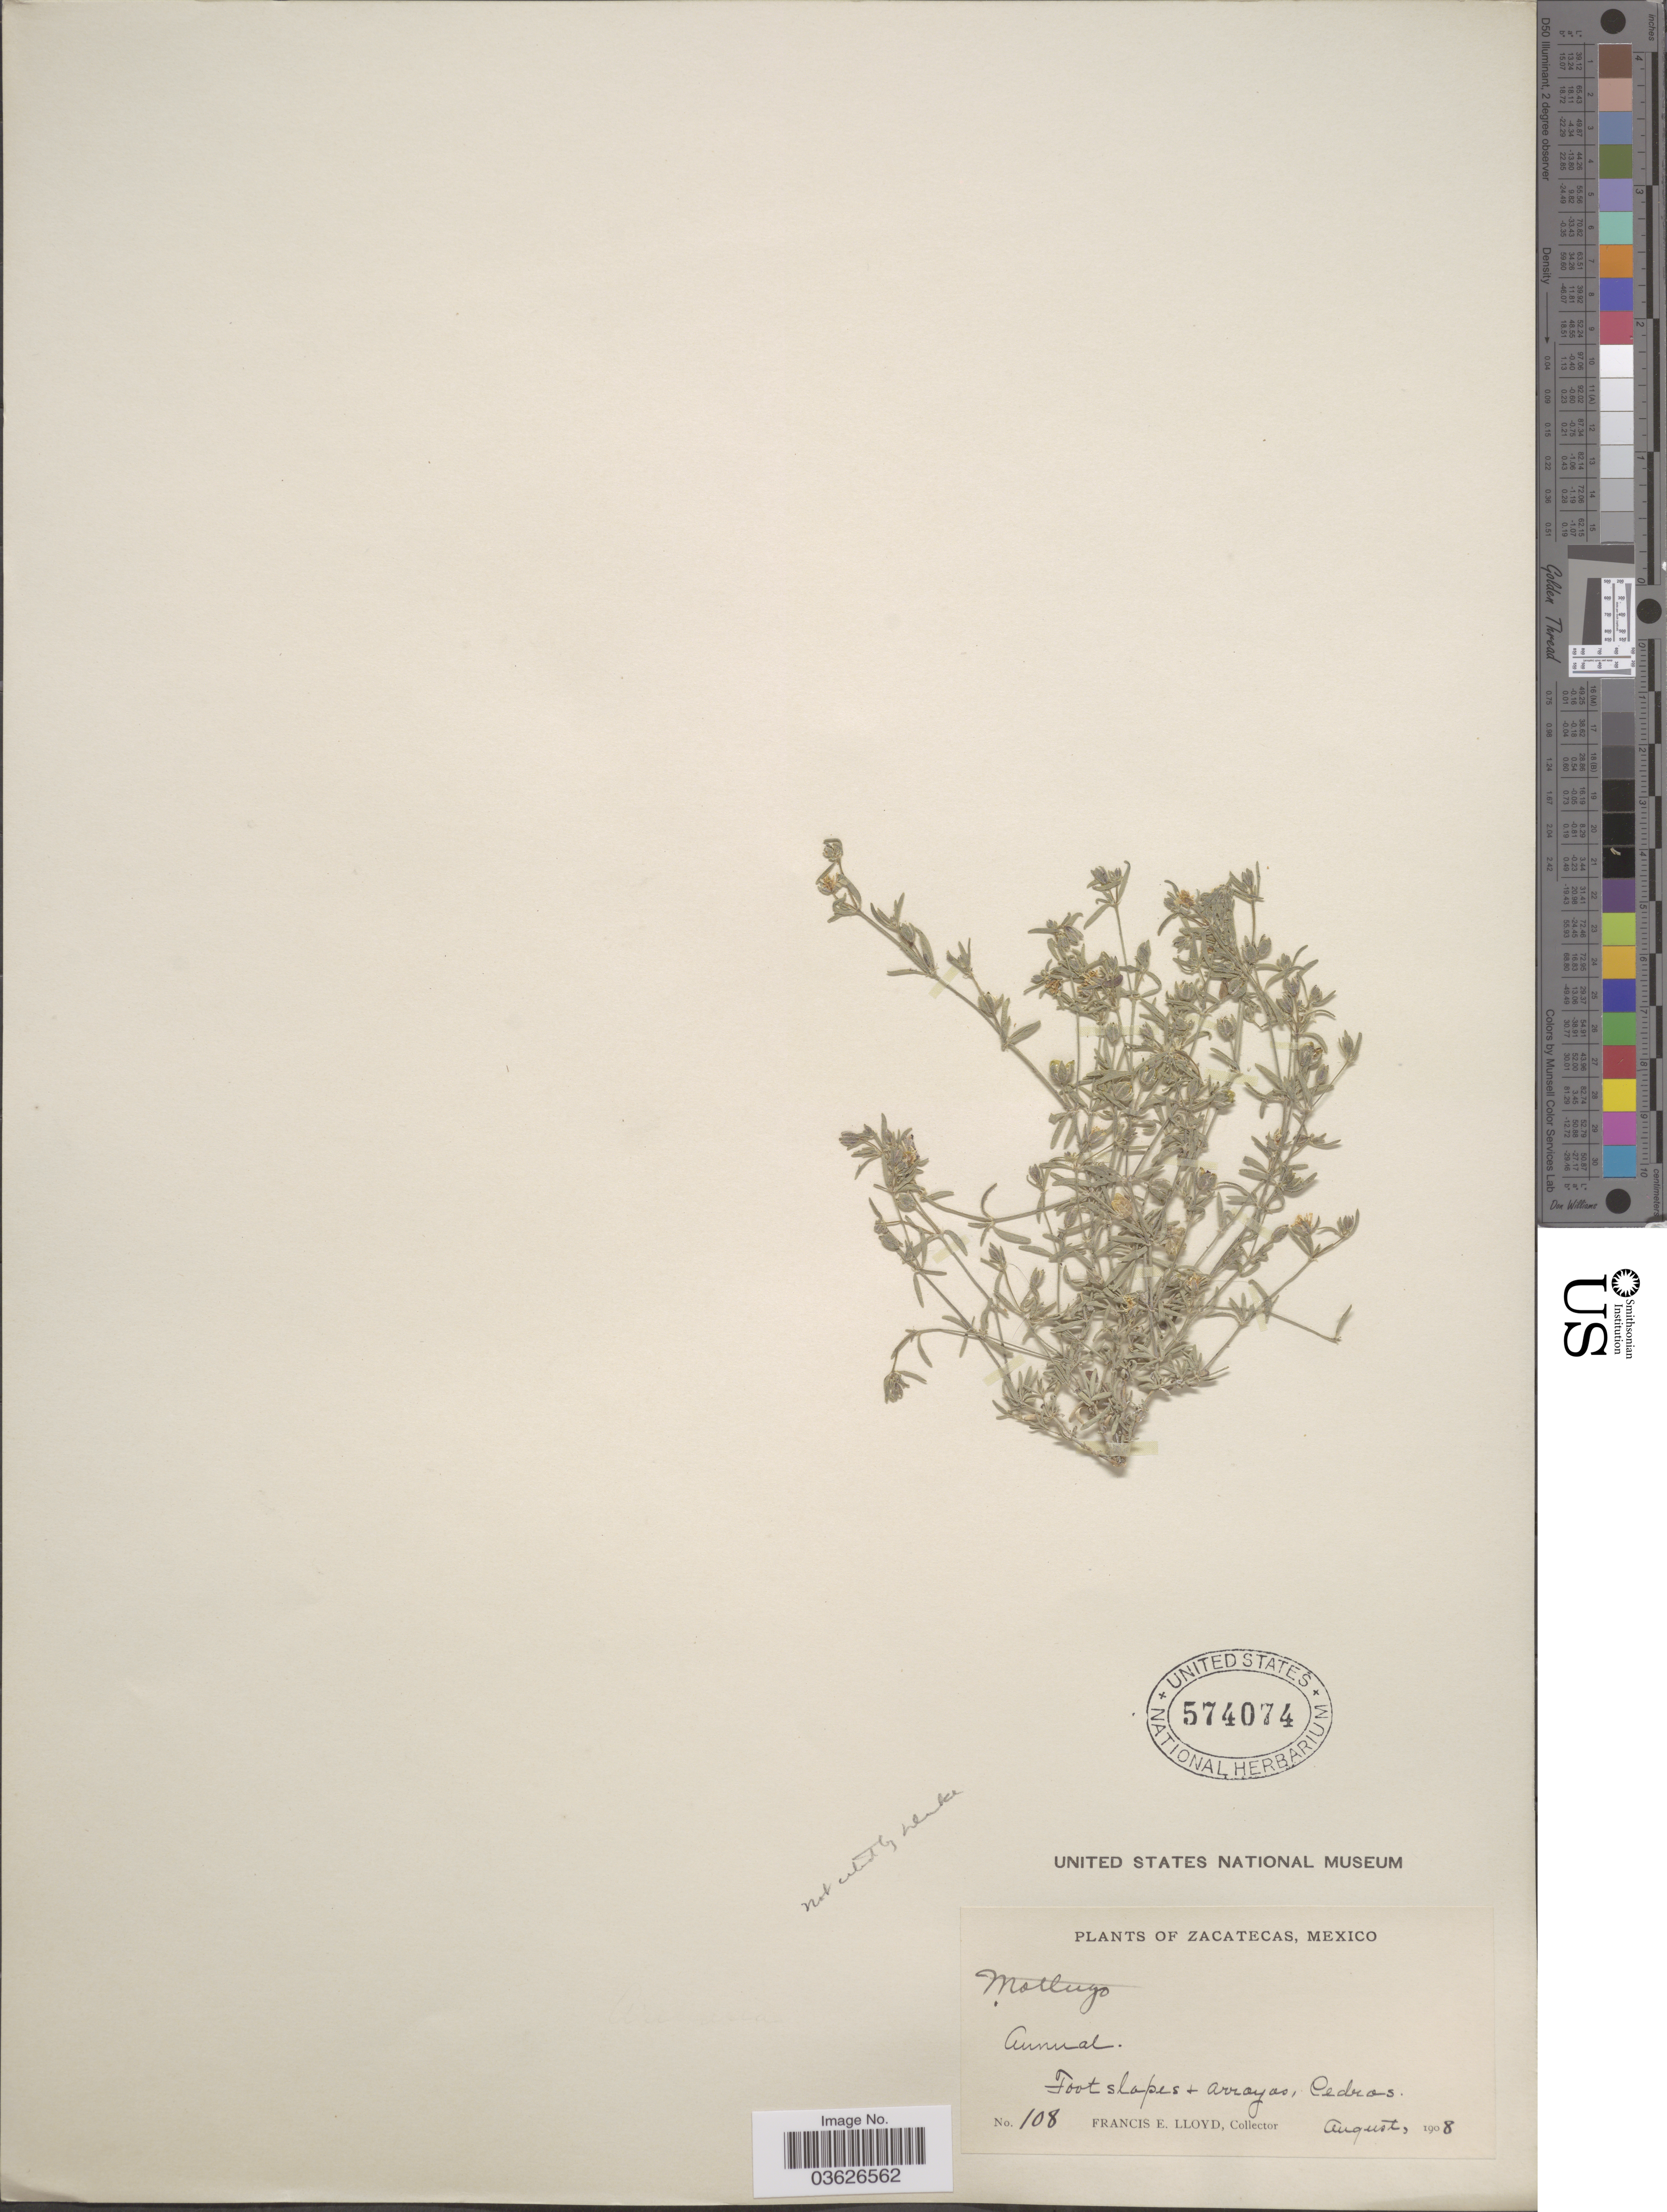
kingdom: Plantae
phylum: Tracheophyta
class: Magnoliopsida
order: Caryophyllales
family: Caryophyllaceae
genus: Drymaria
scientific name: Drymaria arenarioides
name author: Willd. ex Roem. & Schult.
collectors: Lloyd, C. E.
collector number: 108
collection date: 1908-08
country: Mexico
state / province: Zacatecas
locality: Foot slopes & Arroyos, Cedros.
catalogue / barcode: US 574074